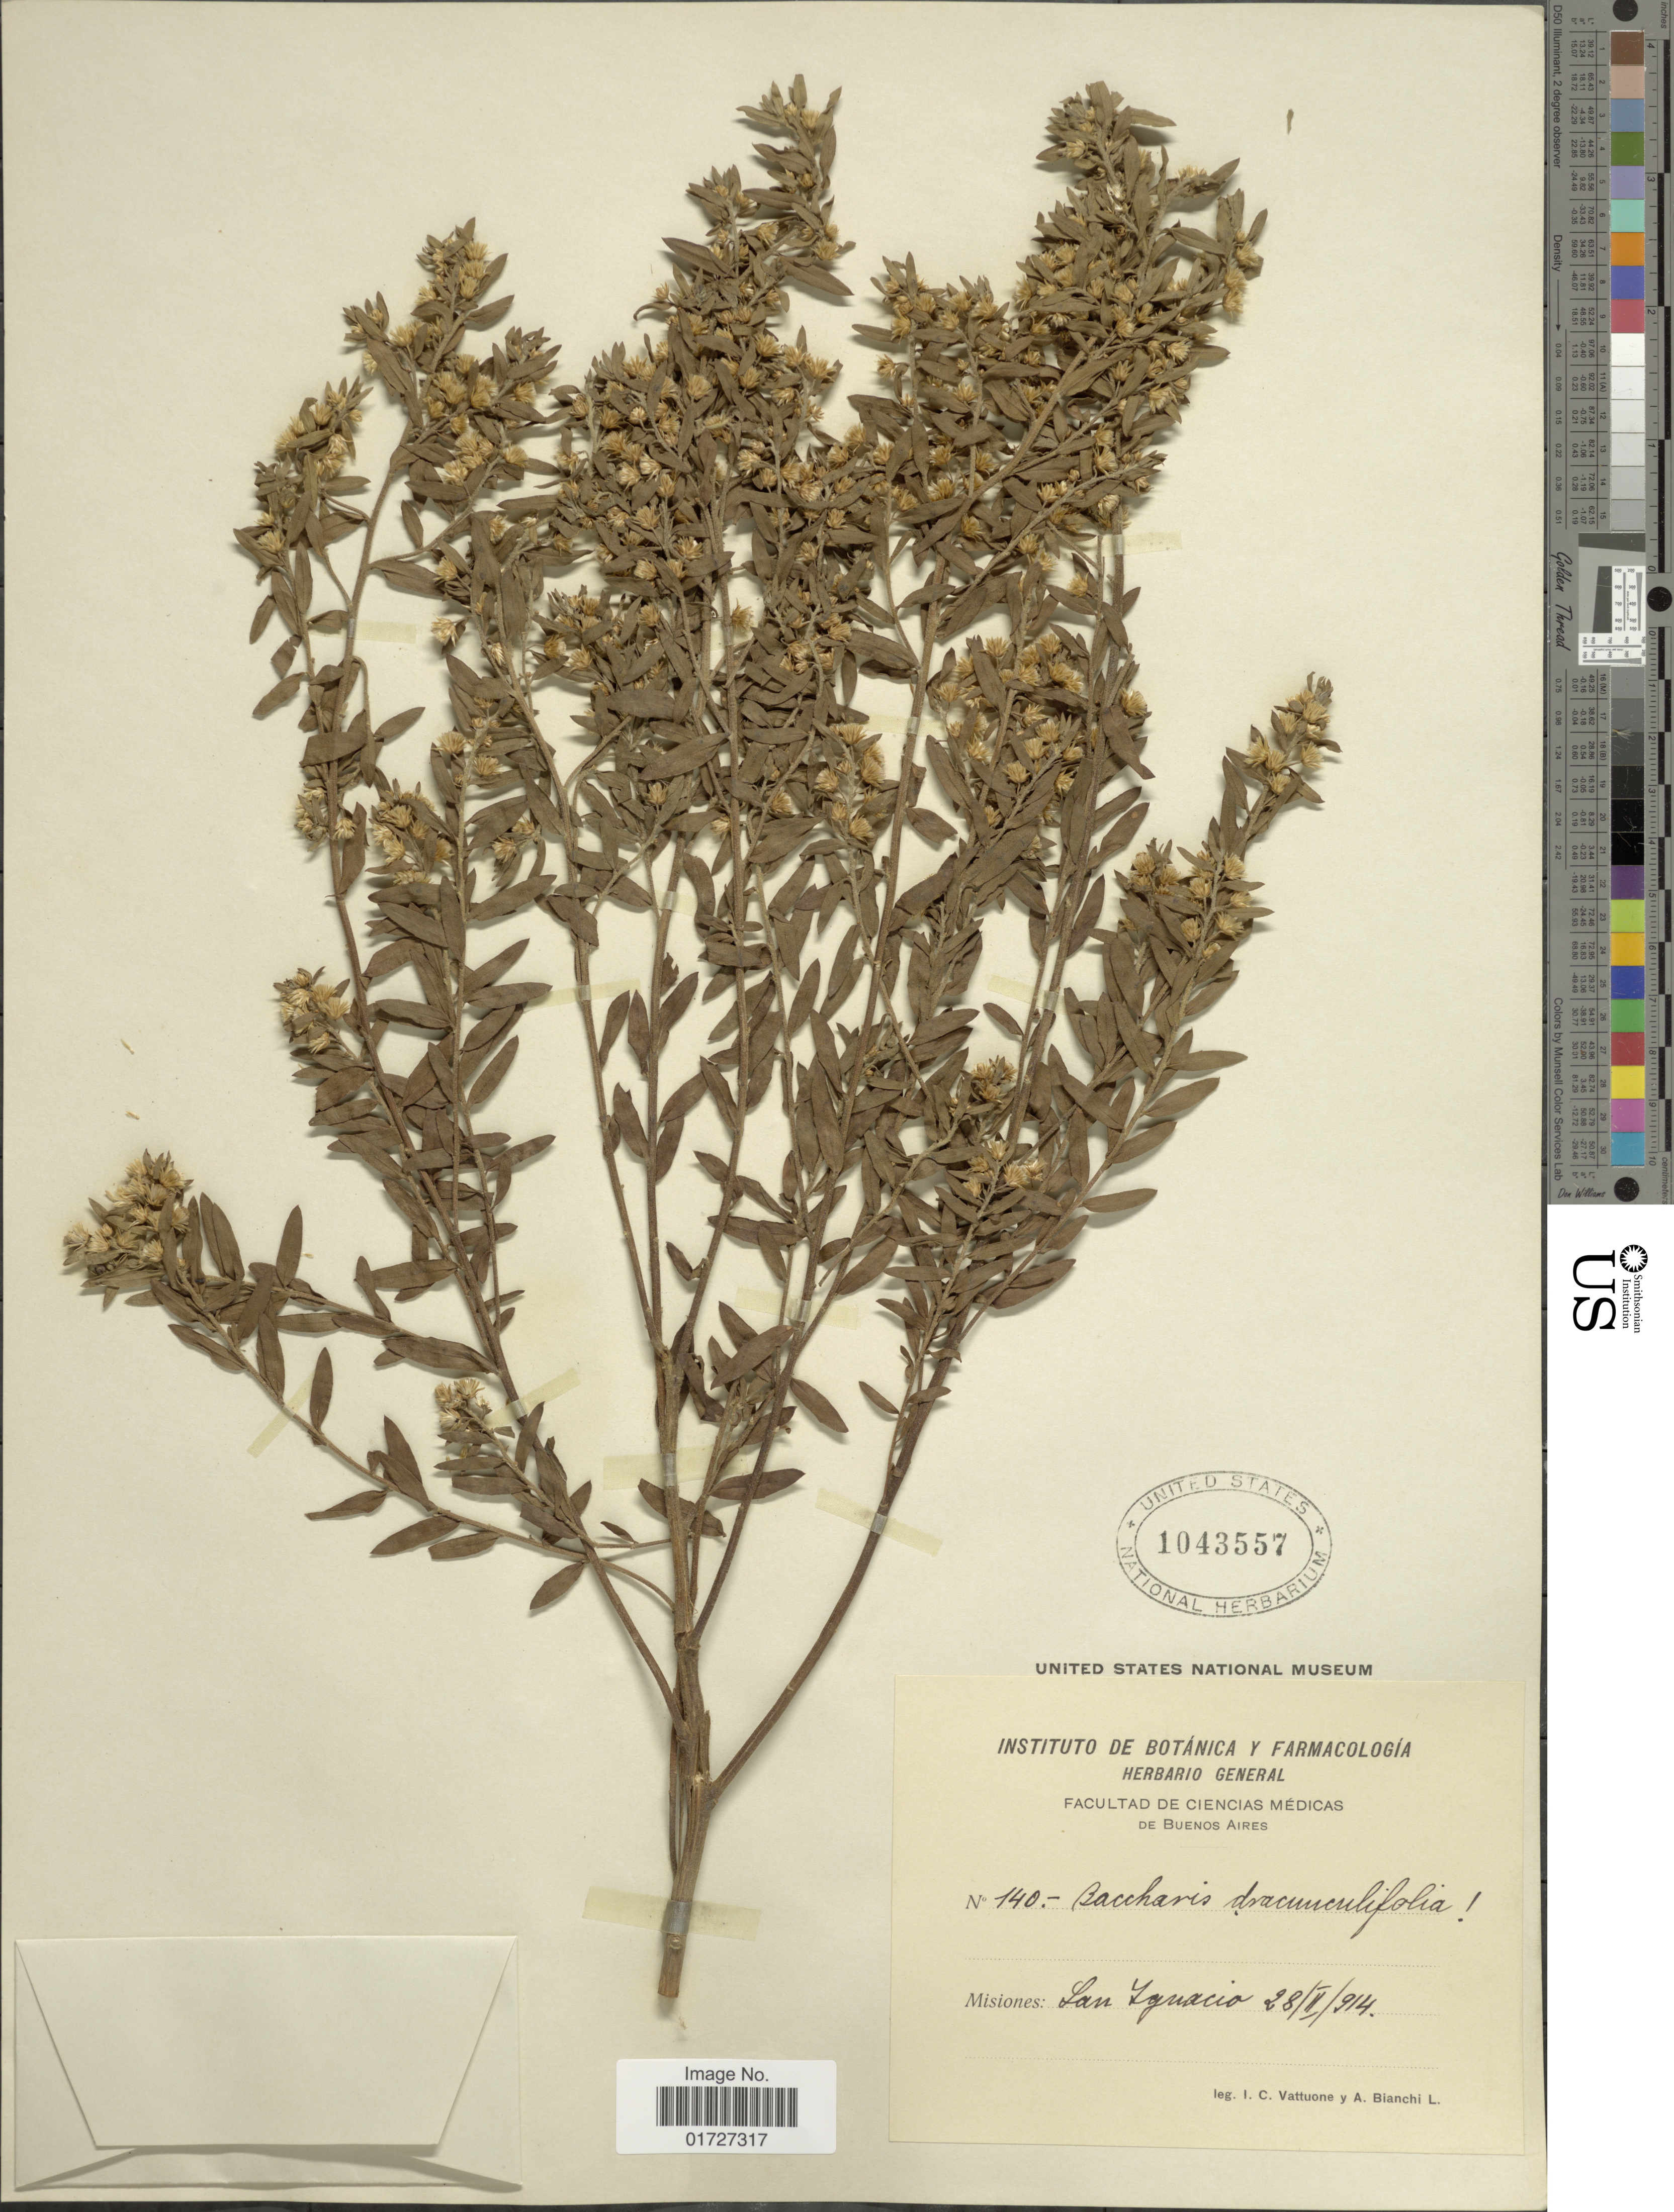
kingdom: Plantae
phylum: Tracheophyta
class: Magnoliopsida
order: Asterales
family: Asteraceae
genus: Baccharis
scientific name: Baccharis dracunculifolia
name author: DC.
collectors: I. Vattuone & A. Bianchi L.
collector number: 140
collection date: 1914-01-28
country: Argentina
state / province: Misiones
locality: San Ignacio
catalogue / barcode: US 1043557